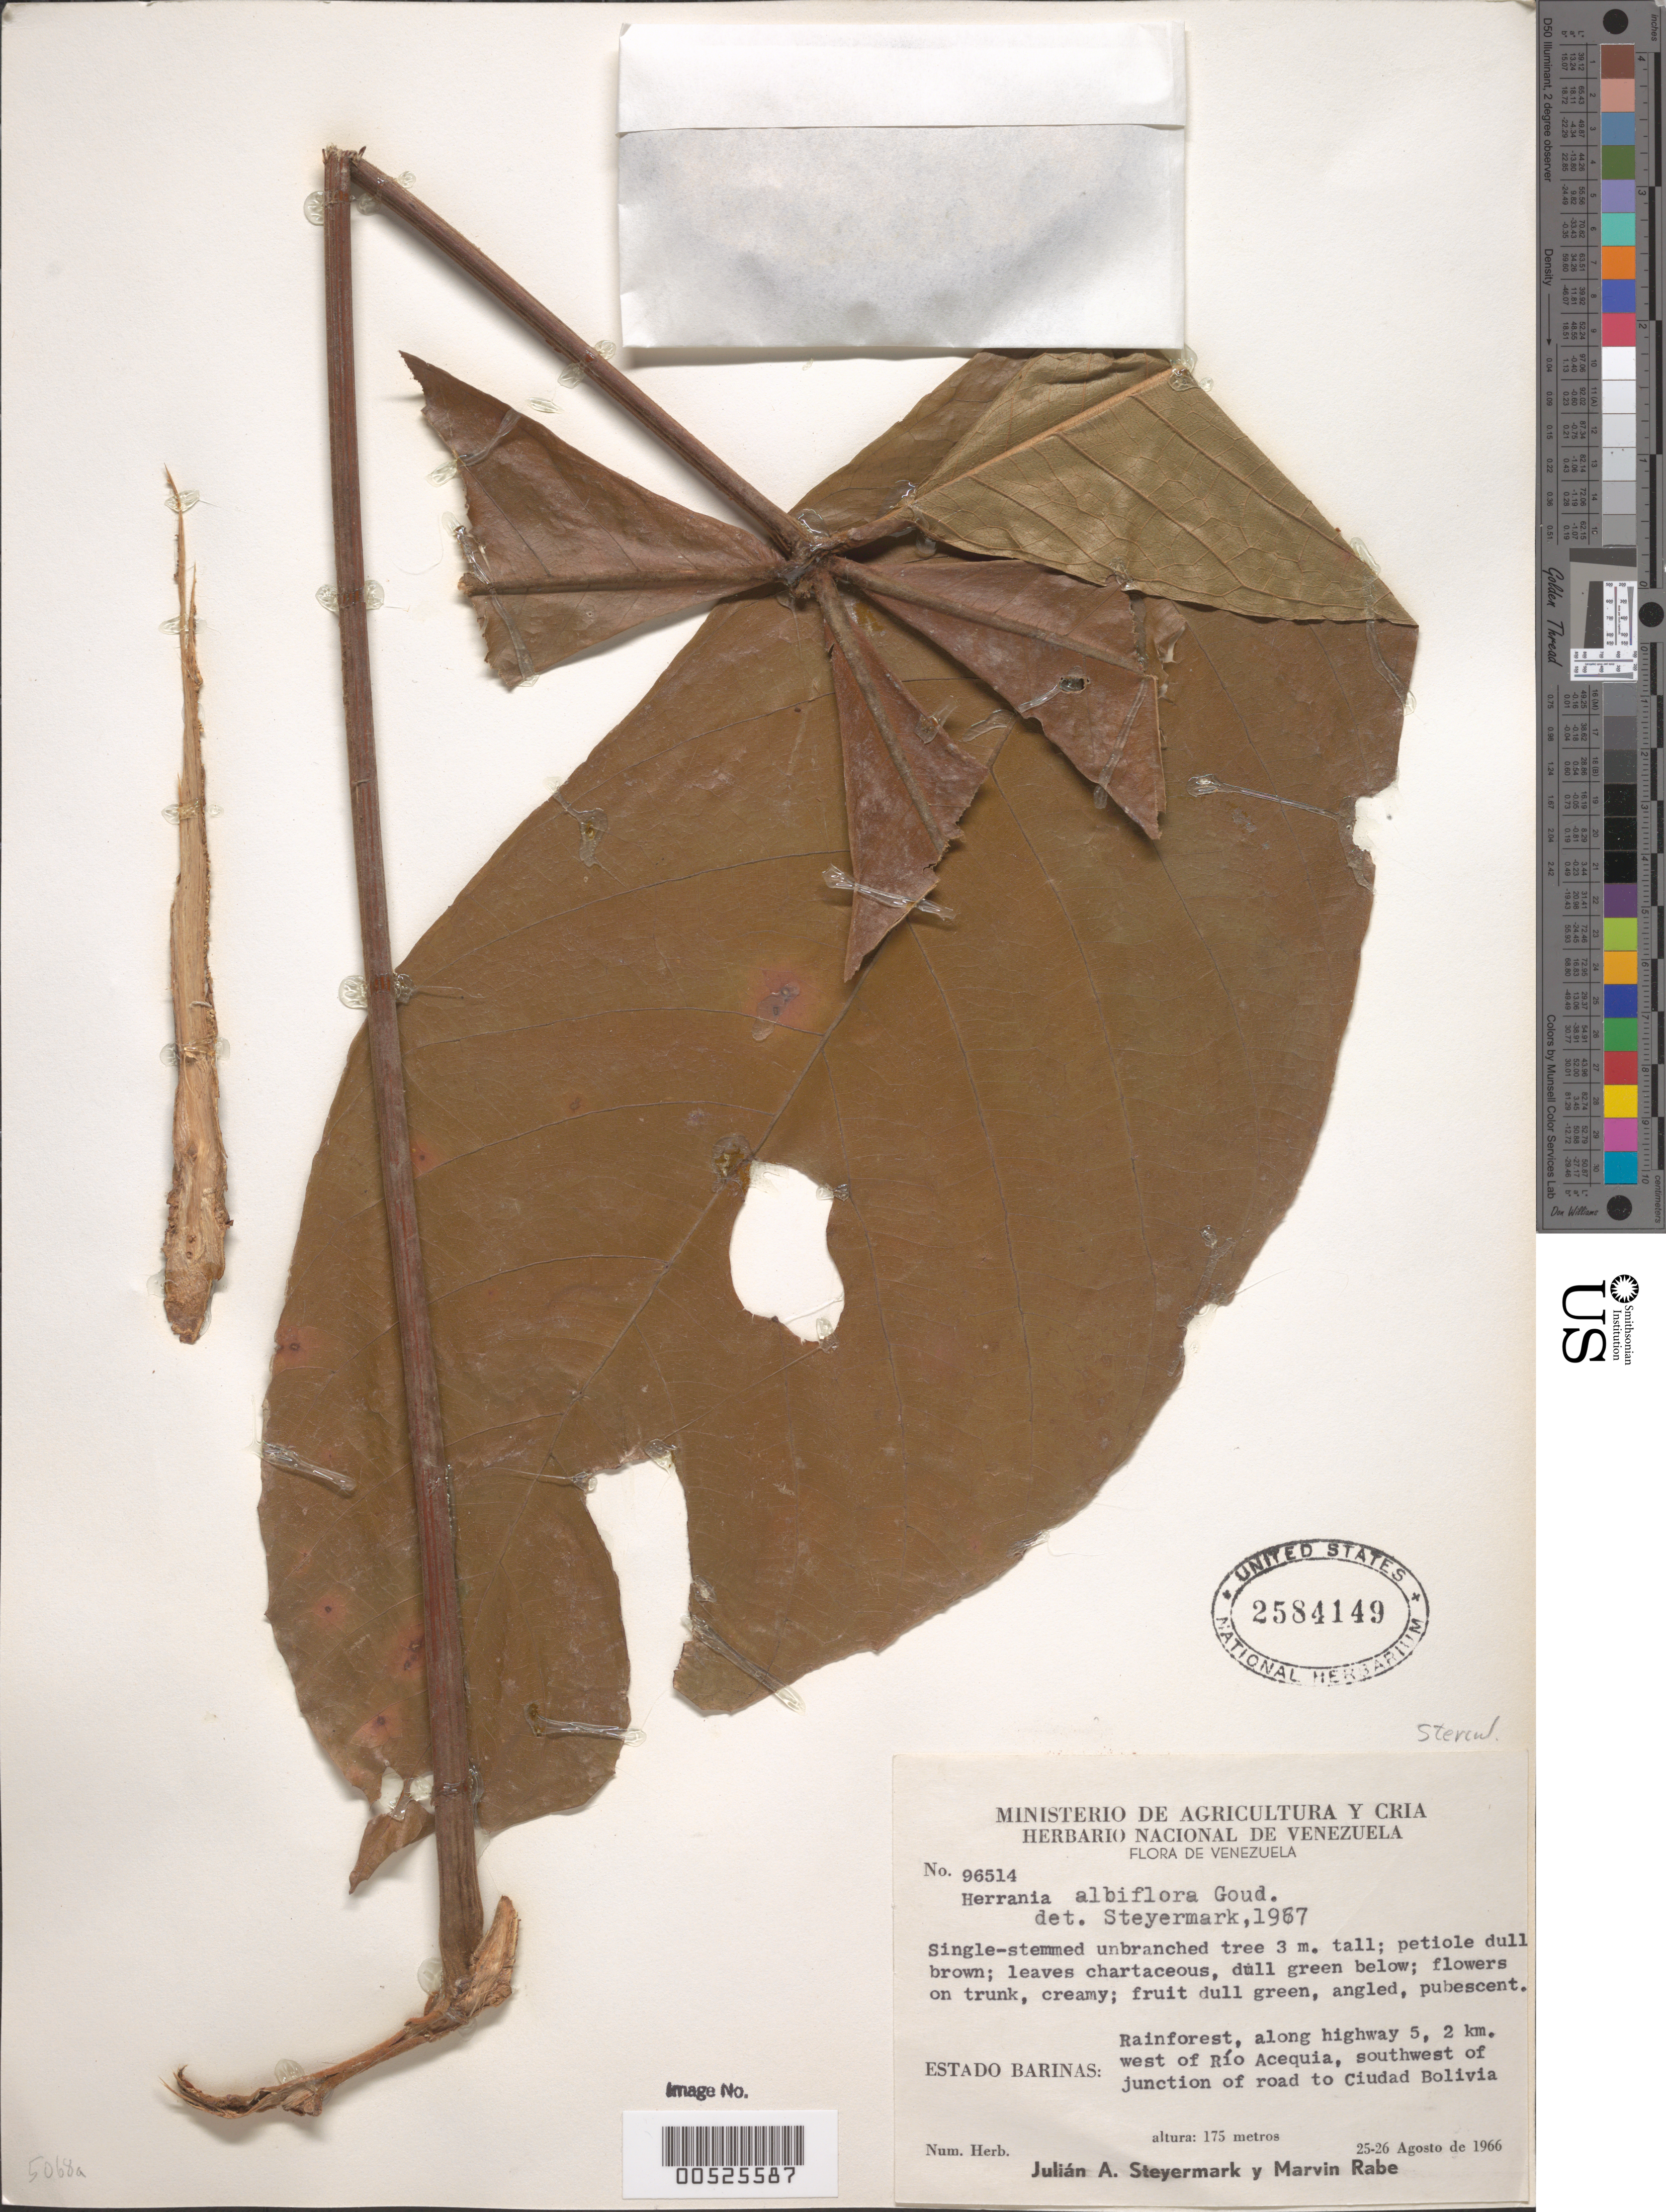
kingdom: Plantae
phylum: Tracheophyta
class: Magnoliopsida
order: Malvales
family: Malvaceae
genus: Theobroma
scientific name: Theobroma albiflorum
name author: (Goudot) De Wild.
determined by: Dorr, L. J., (BOT), Smithsonian Institution - National Museum of Natural History (UNITED STATES)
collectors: J. Steyermark & M. Rabe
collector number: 96514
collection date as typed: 25 Aug 1966 to 26 Aug 1966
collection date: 1966-08-25/1966-08-26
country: Venezuela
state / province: Barinas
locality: Along hwy 5, 2 km W of Río Acequia, SW of junct. of road to Ciudad Bolivia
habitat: Rainforest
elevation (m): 175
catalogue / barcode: US 2584149